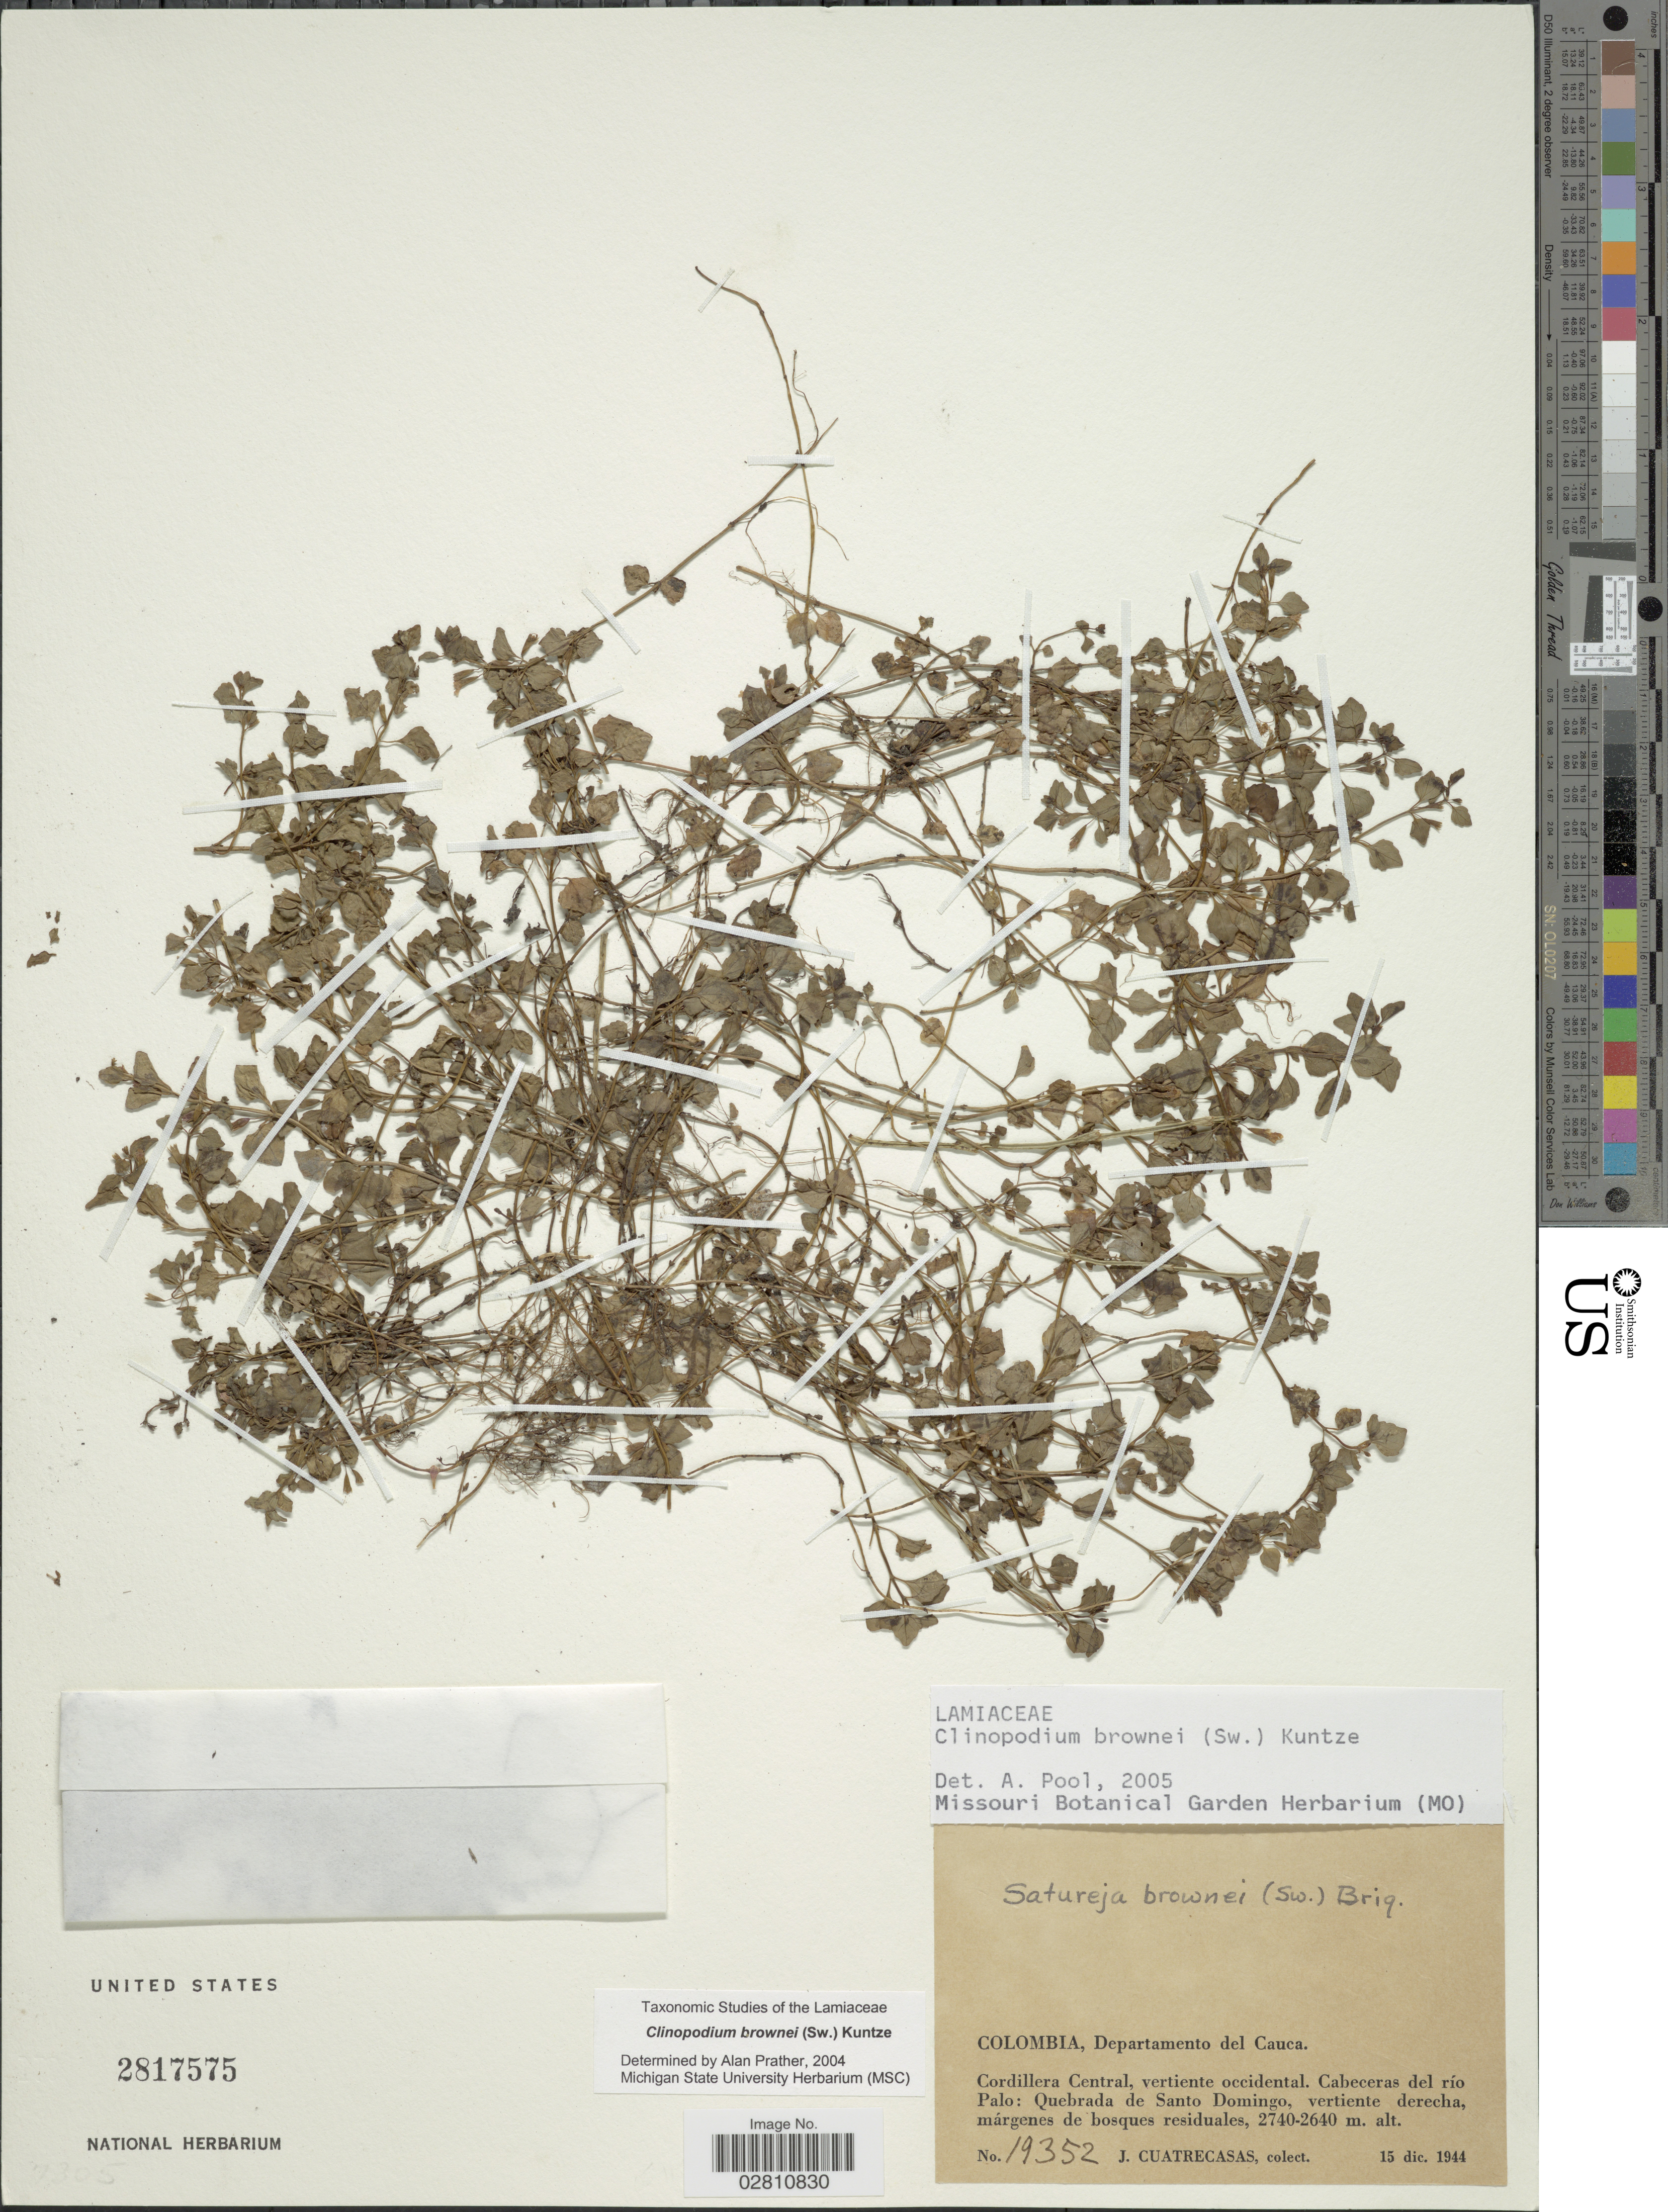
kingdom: Plantae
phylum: Tracheophyta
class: Magnoliopsida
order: Lamiales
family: Lamiaceae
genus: Clinopodium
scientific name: Clinopodium brownei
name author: (Sw.) Kuntze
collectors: J. Cuatrecasas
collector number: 19352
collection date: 1944-12-15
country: Colombia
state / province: Cauca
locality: Departamento del Cauca, Cordillera Central, vertiente occidental. Cabeceras del río Palo: Quebrada de Santo Domingo, vertiente derecha, márgenes de bosques residuales.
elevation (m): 2640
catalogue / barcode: US 2817575